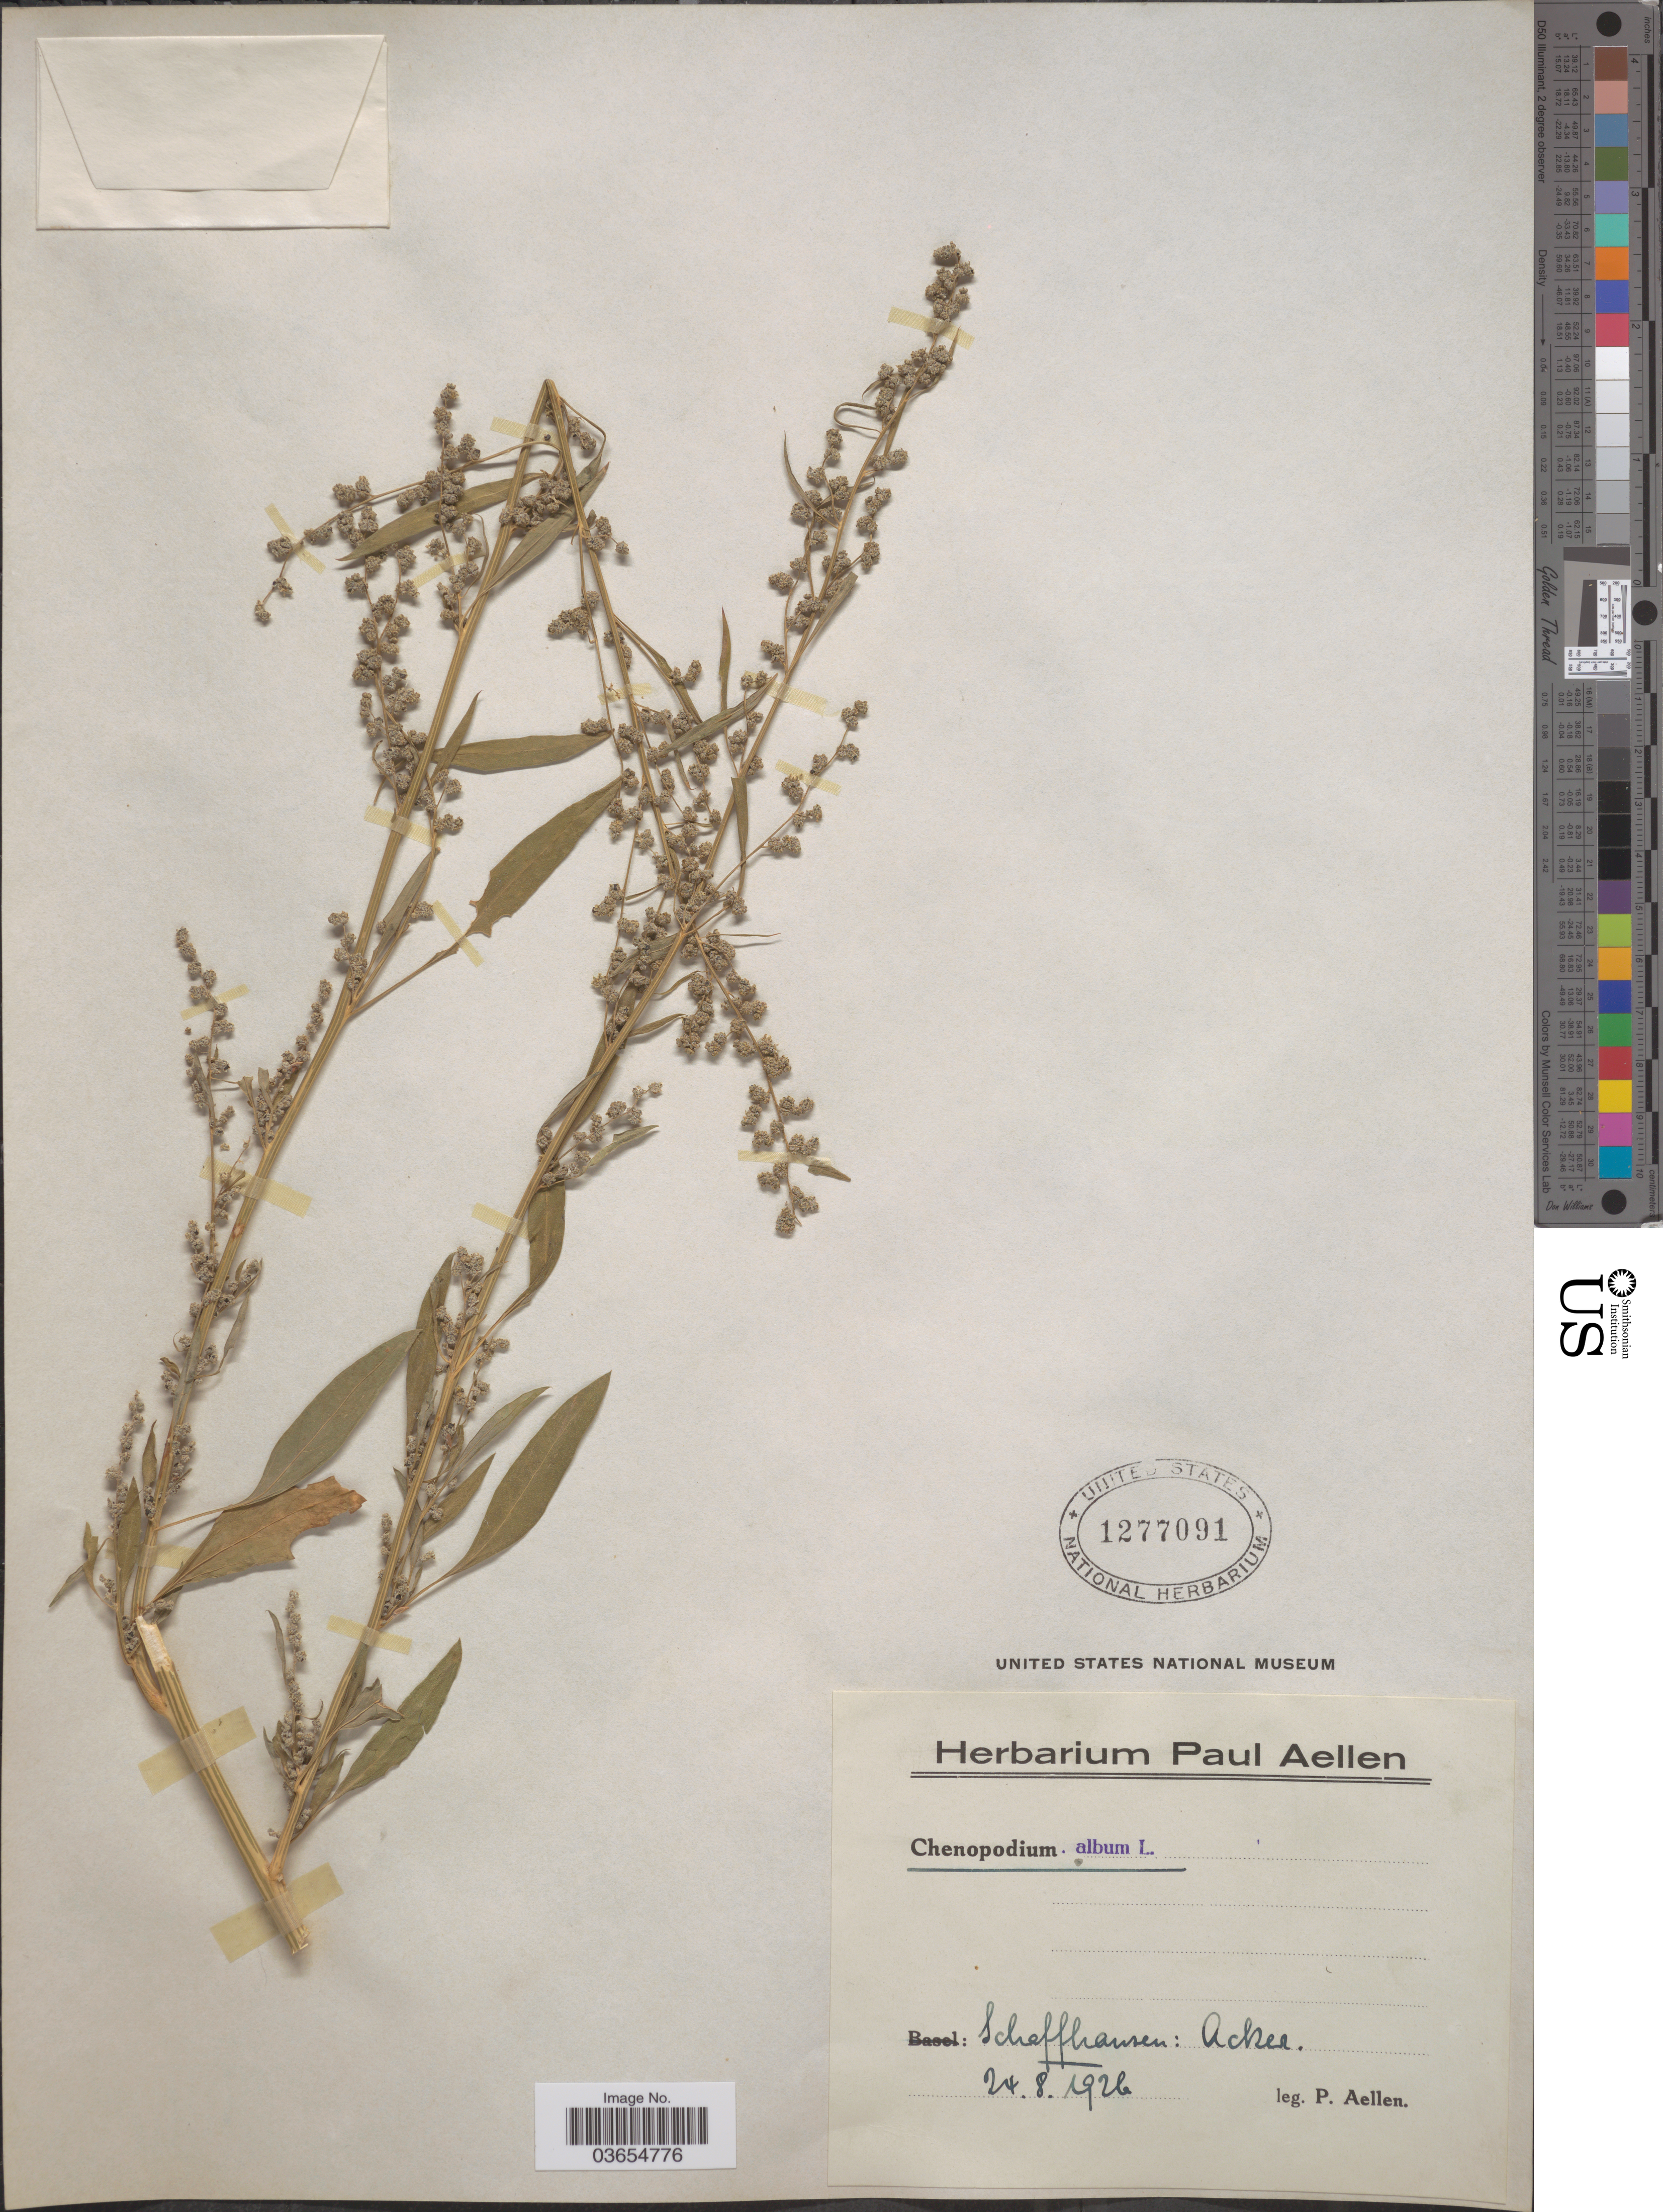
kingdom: Plantae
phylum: Tracheophyta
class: Magnoliopsida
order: Caryophyllales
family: Amaranthaceae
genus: Chenopodium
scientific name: Chenopodium album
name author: L.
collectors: P. Aellen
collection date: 1926-08-24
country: Switzerland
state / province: Schaffhausen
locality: Acker.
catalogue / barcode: US 1277091